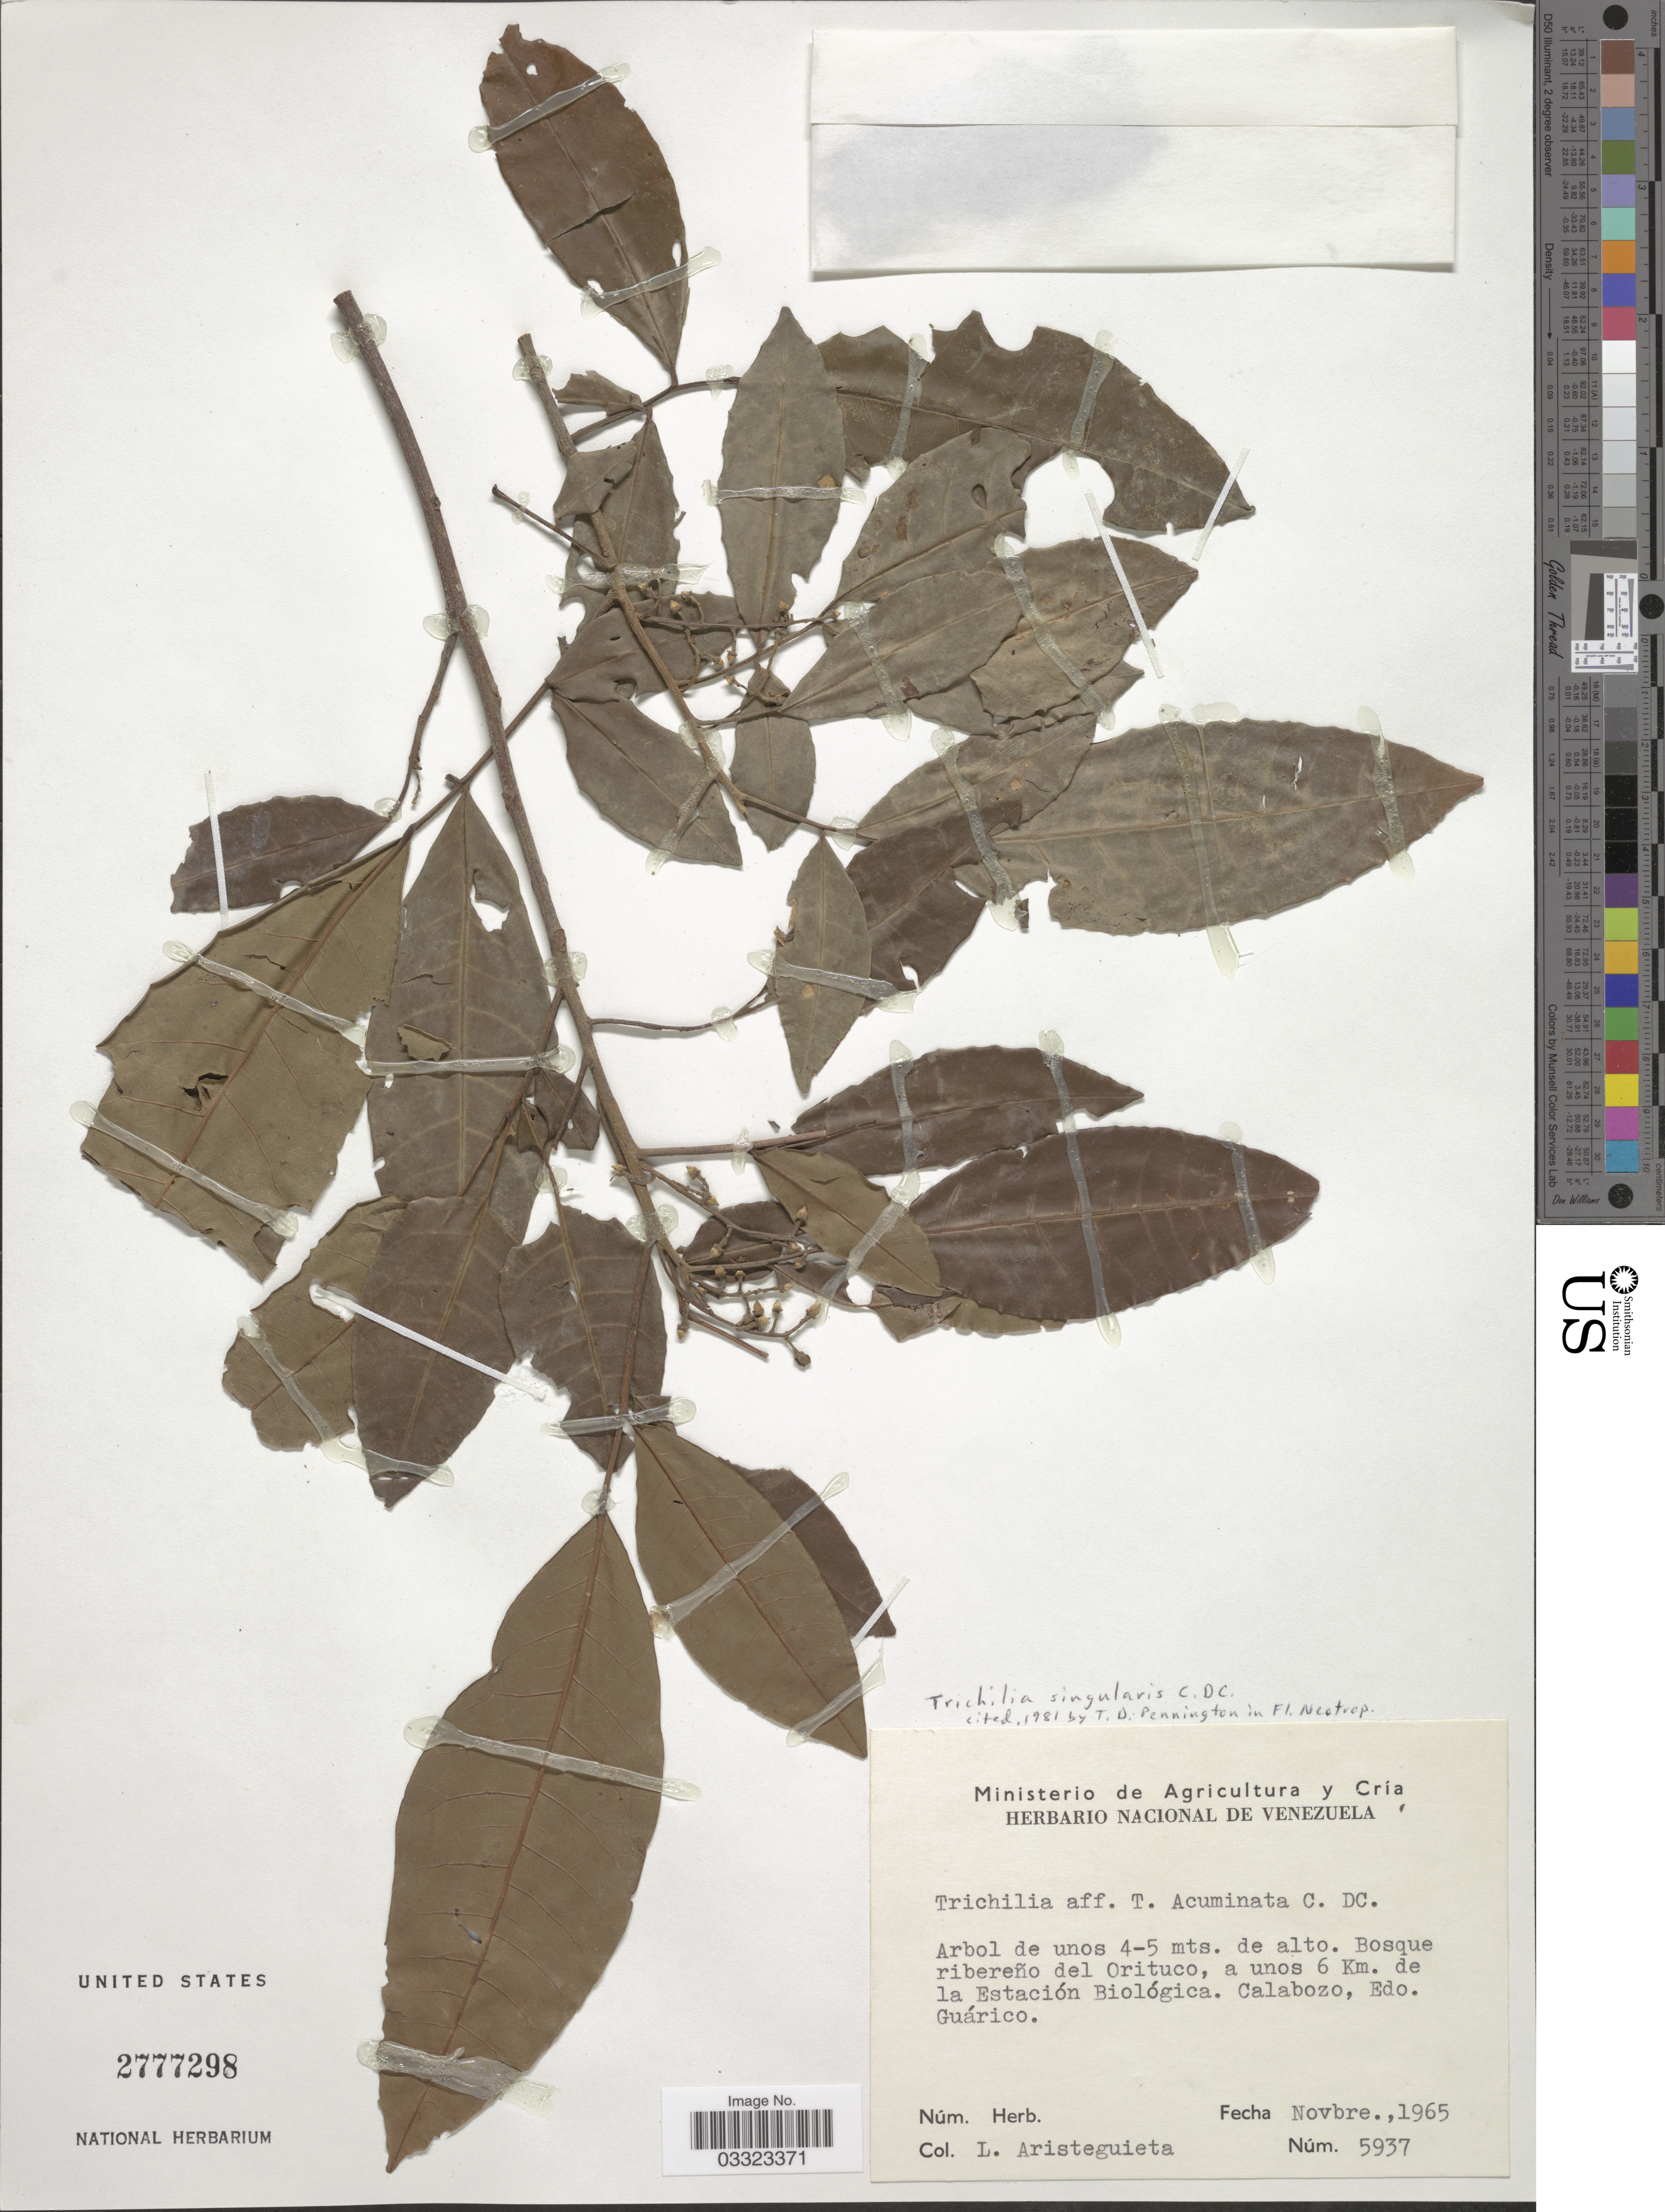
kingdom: Plantae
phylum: Tracheophyta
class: Magnoliopsida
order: Sapindales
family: Meliaceae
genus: Trichilia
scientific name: Trichilia singularis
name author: C. DC.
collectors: L. Aristeguieta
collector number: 5937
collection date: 1965-11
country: Venezuela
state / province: Guárico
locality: Bosque ribereño del Orituco, a unos 6 Km. de la Estación Biológica. Calabozo.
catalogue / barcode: US 2777298